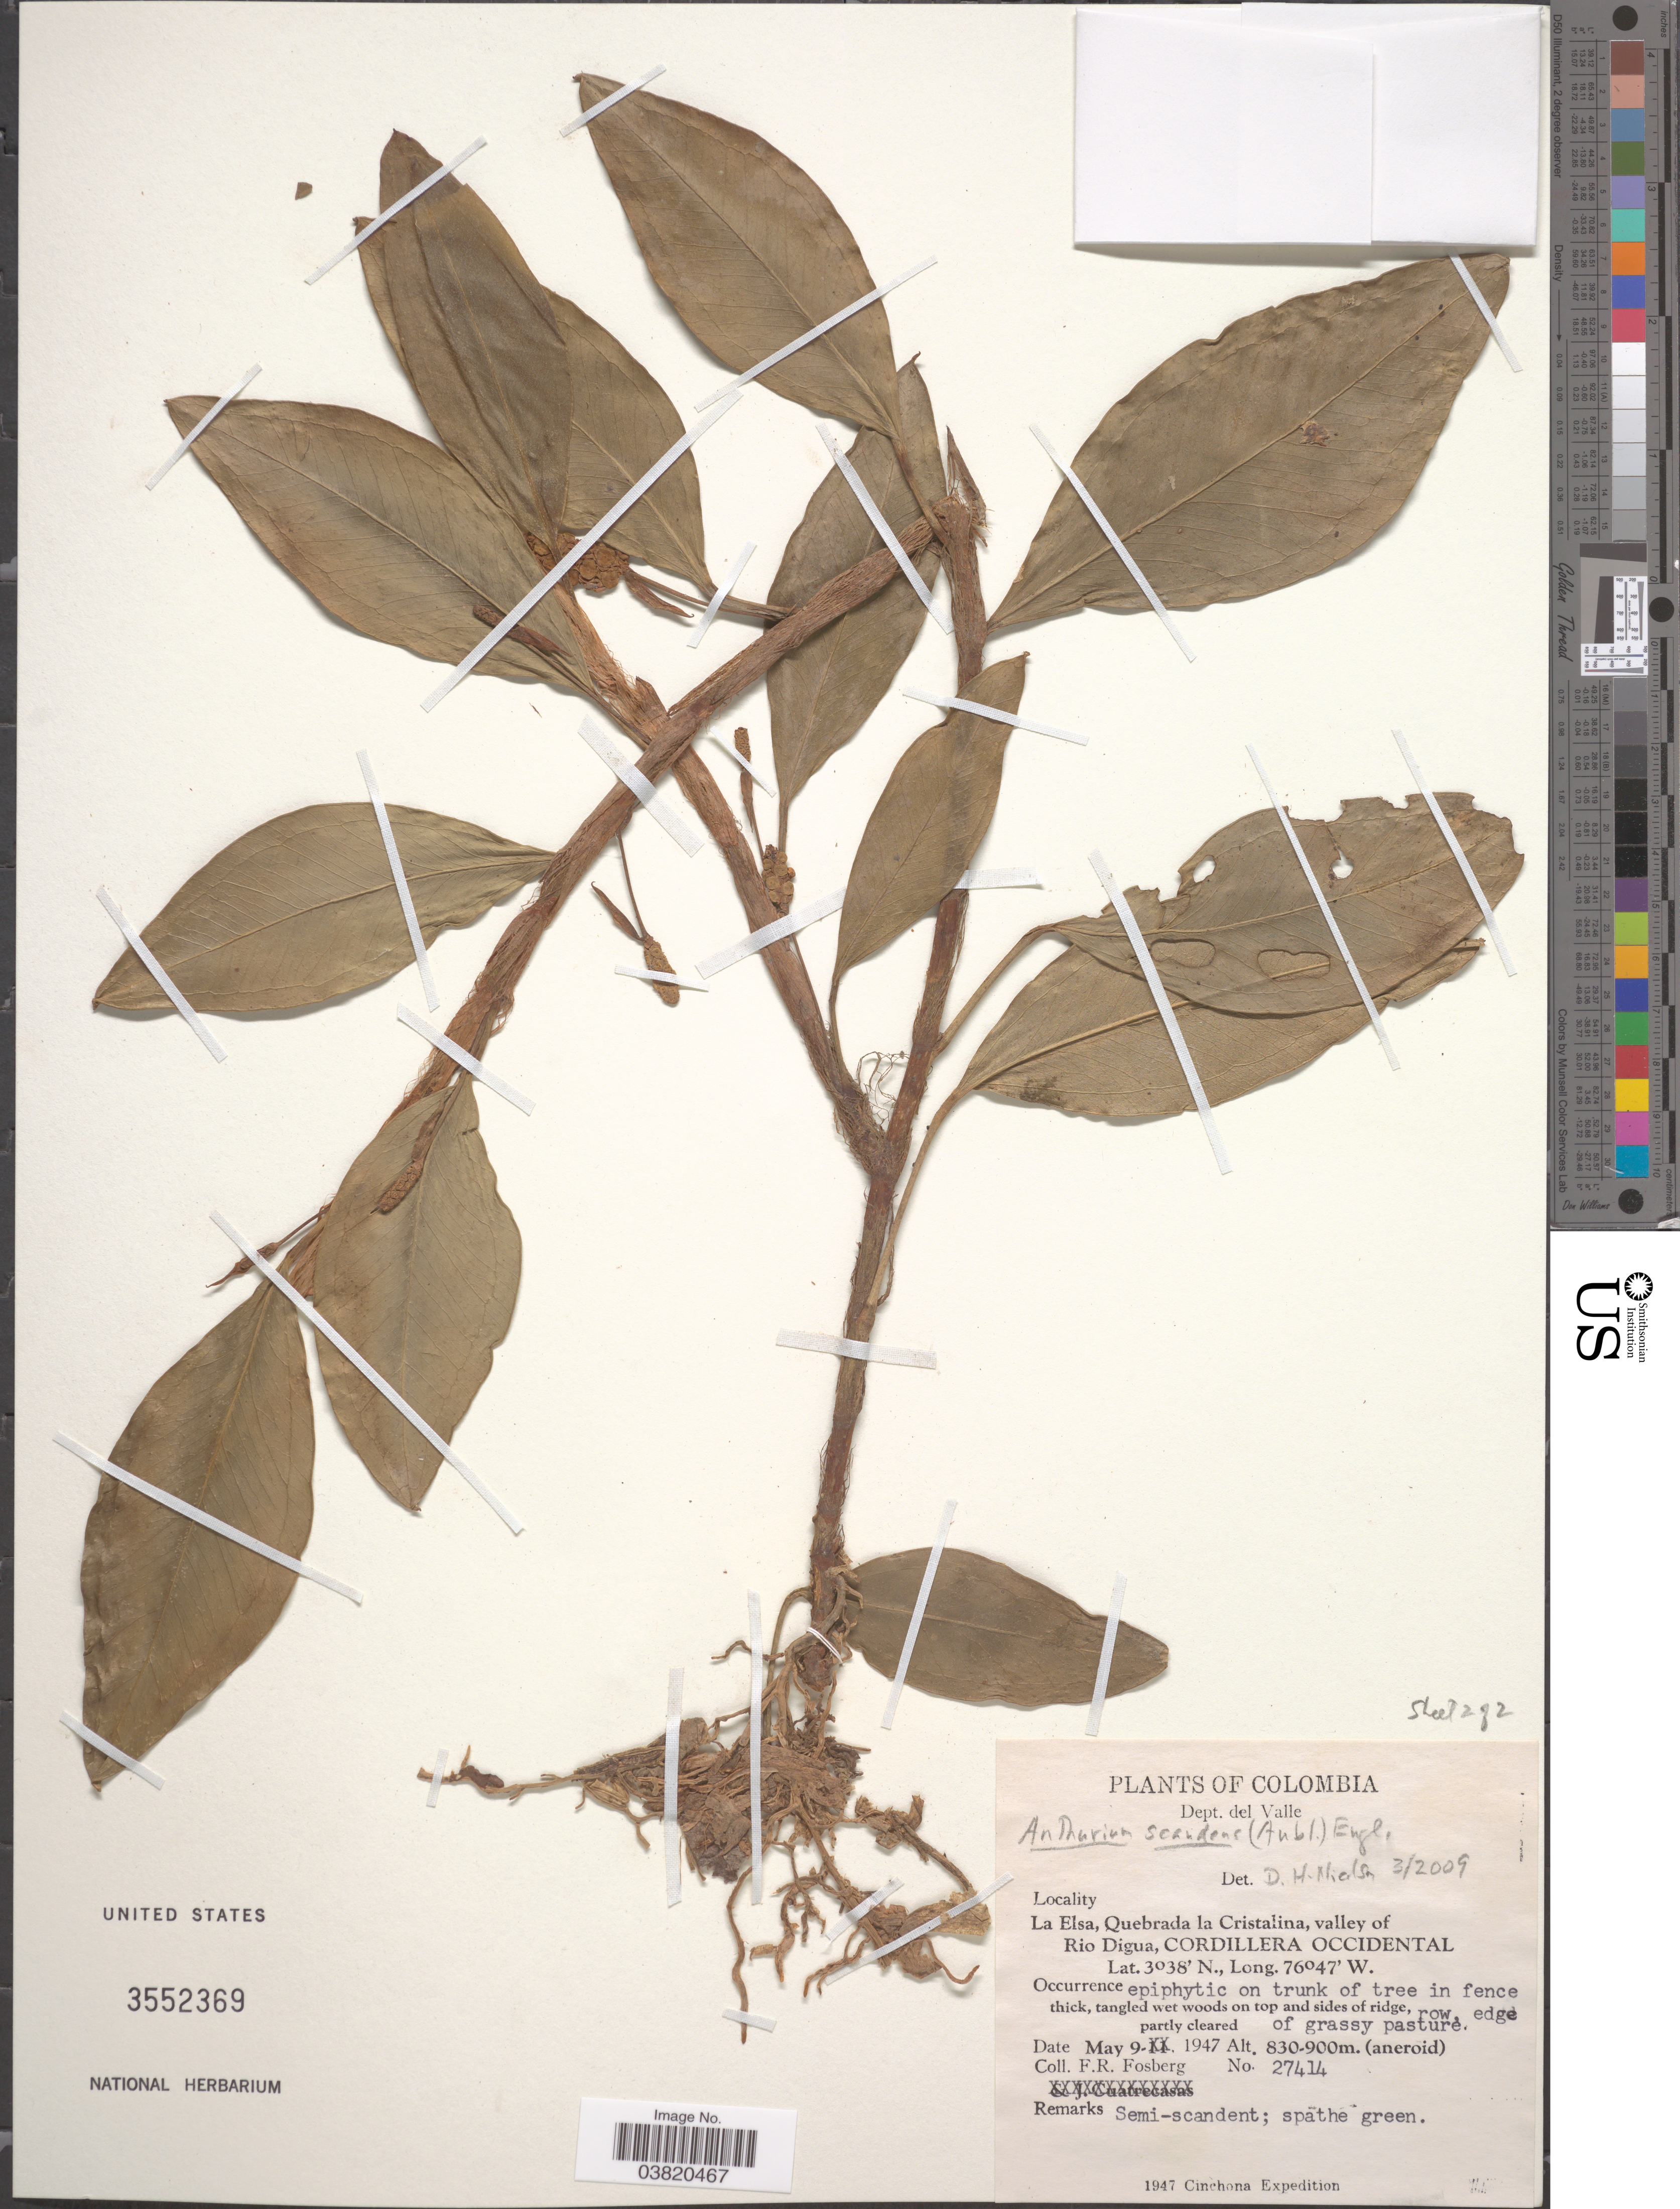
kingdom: Plantae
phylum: Tracheophyta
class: Liliopsida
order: Alismatales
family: Araceae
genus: Anthurium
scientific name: Anthurium scandens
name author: (Aubl.) Engl.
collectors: F. R. Fosberg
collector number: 27414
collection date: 1947-05-09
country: Colombia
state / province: Valle del Cauca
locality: Dept. del Valle. La Elsa, Quebrada la Cristalina, valley of Rio Digua, Cordillera Occidental. On top and sides of ridge, edge of grassy pasture.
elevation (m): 830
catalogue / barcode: US 3552369